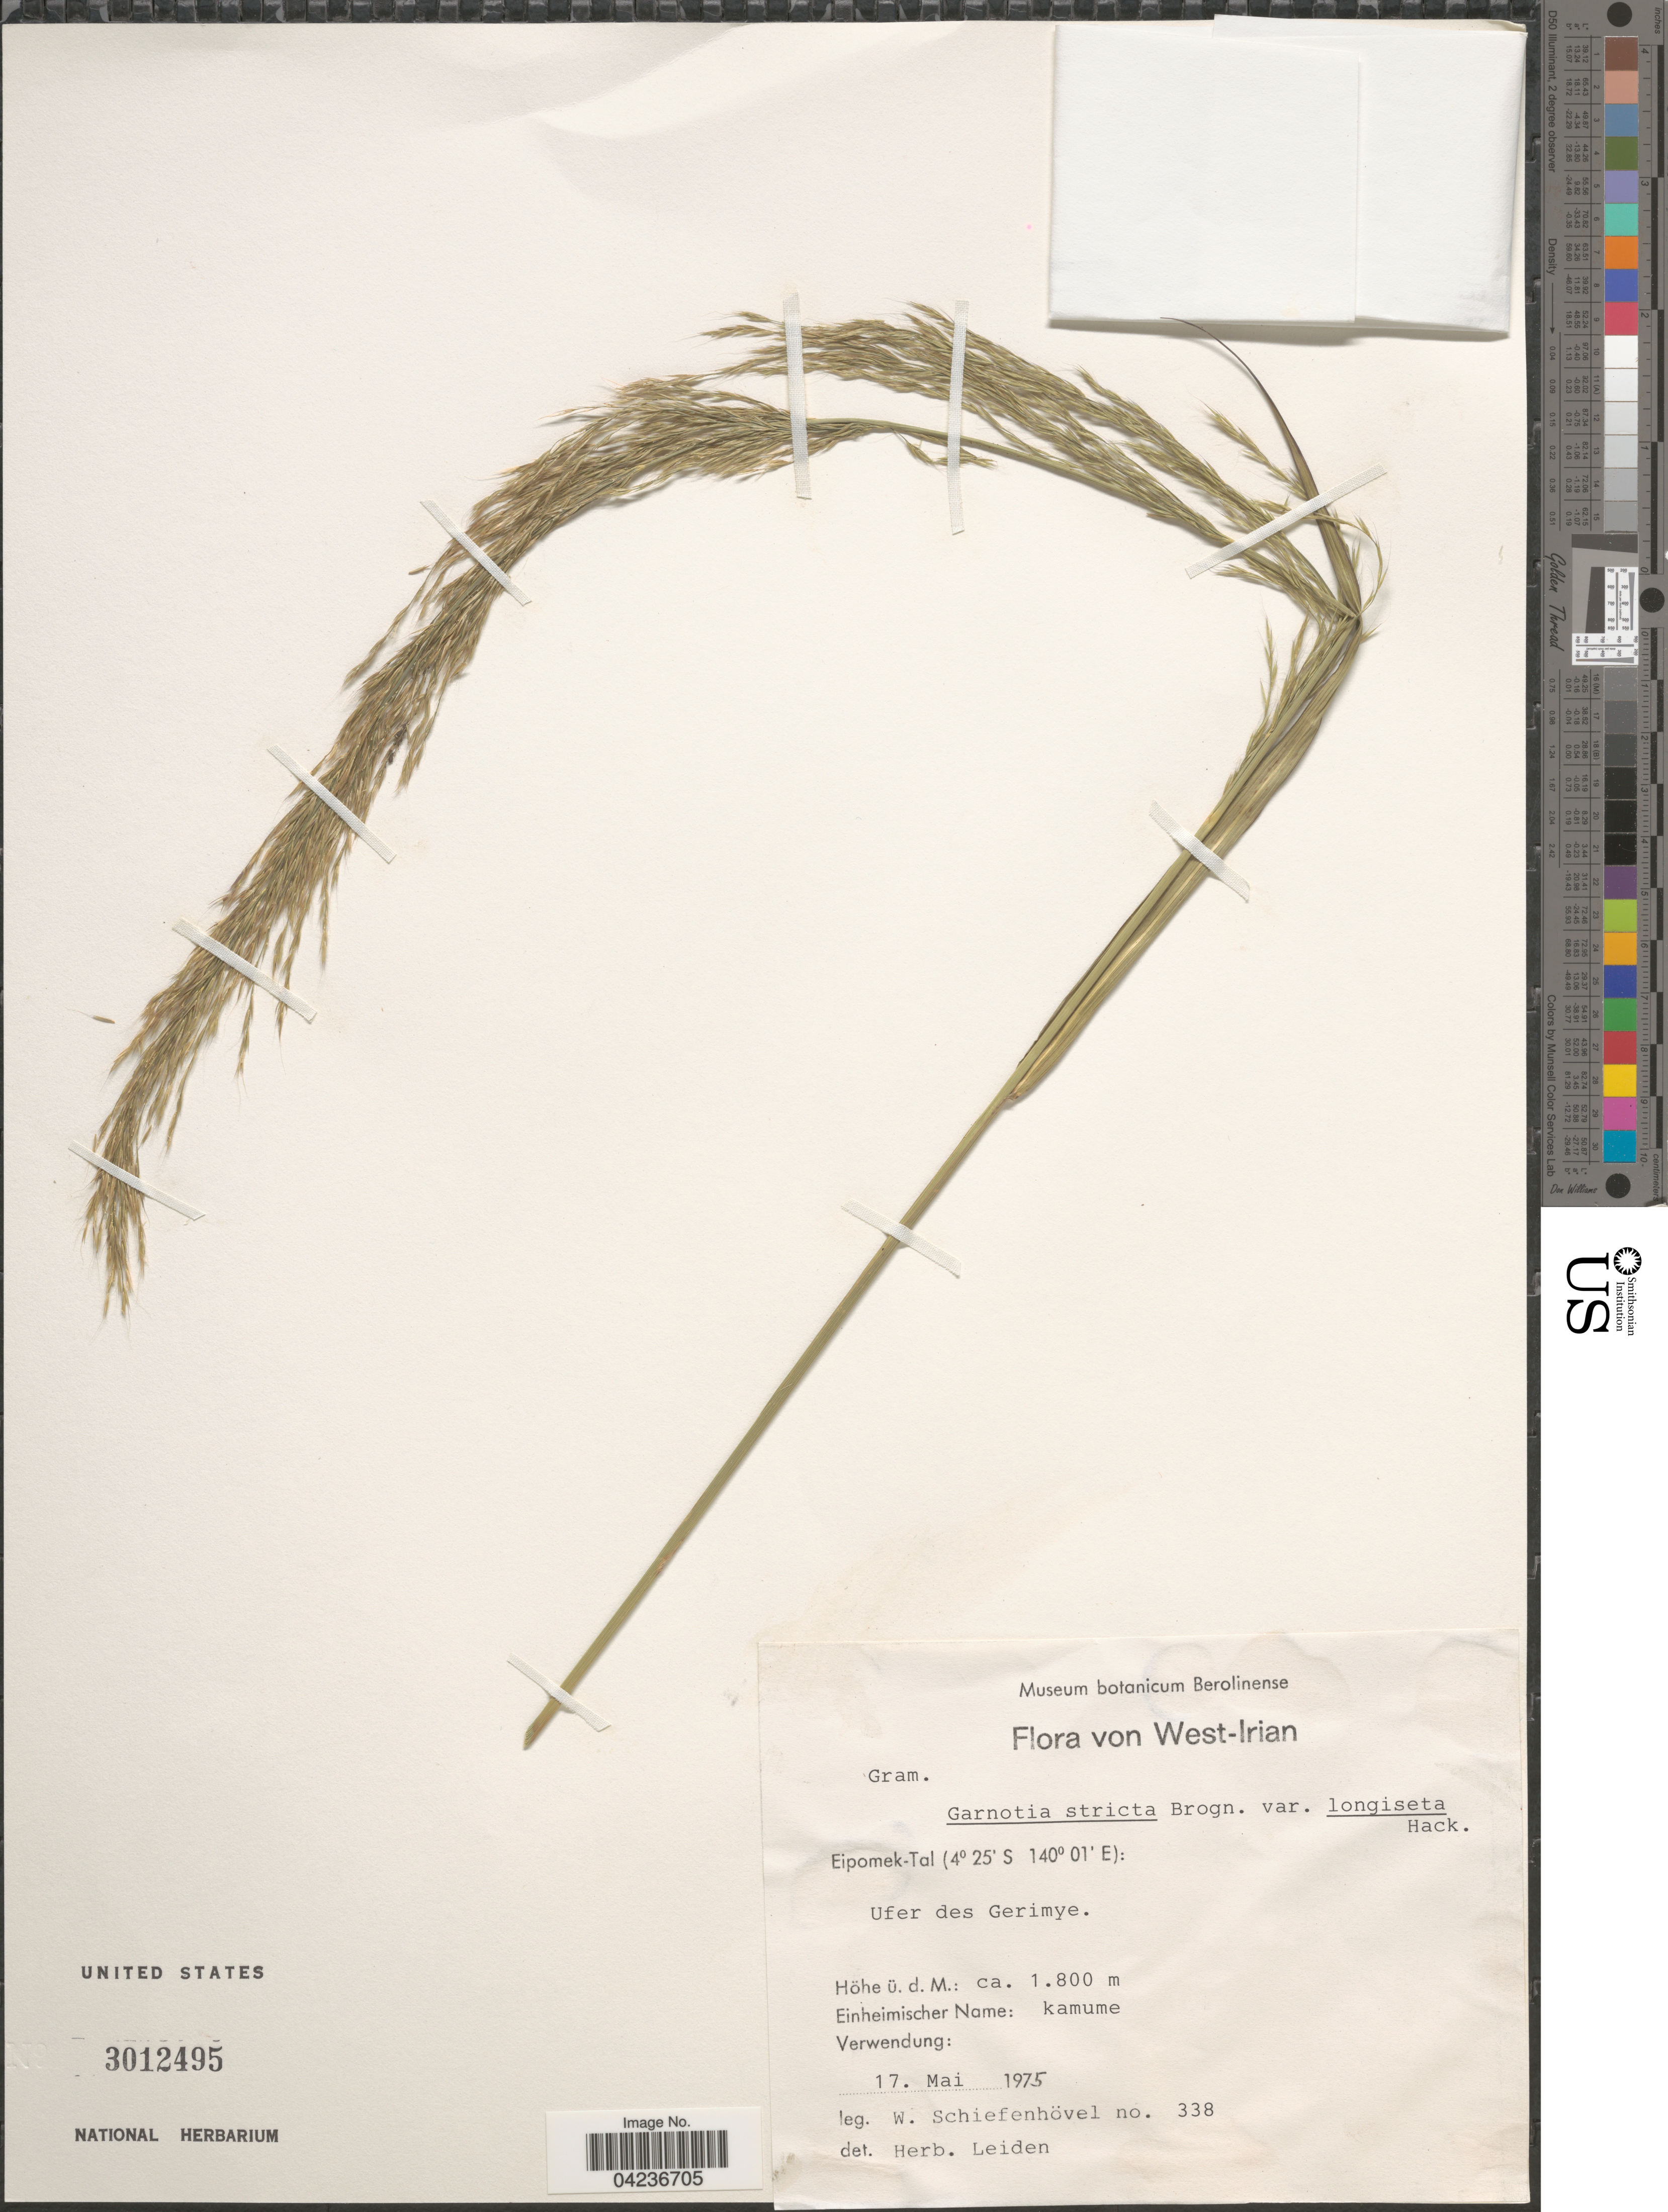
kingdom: Plantae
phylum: Tracheophyta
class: Liliopsida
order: Poales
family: Poaceae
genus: Garnotia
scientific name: Garnotia stricta var. longiseta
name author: Hack. in Kneuck.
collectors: W. Schiefenhövel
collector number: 338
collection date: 1975-05-17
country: Indonesia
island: New Guinea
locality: West-Irian. Eipomek-Tal. Ufer des Gerimye.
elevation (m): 1800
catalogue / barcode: US 3012495